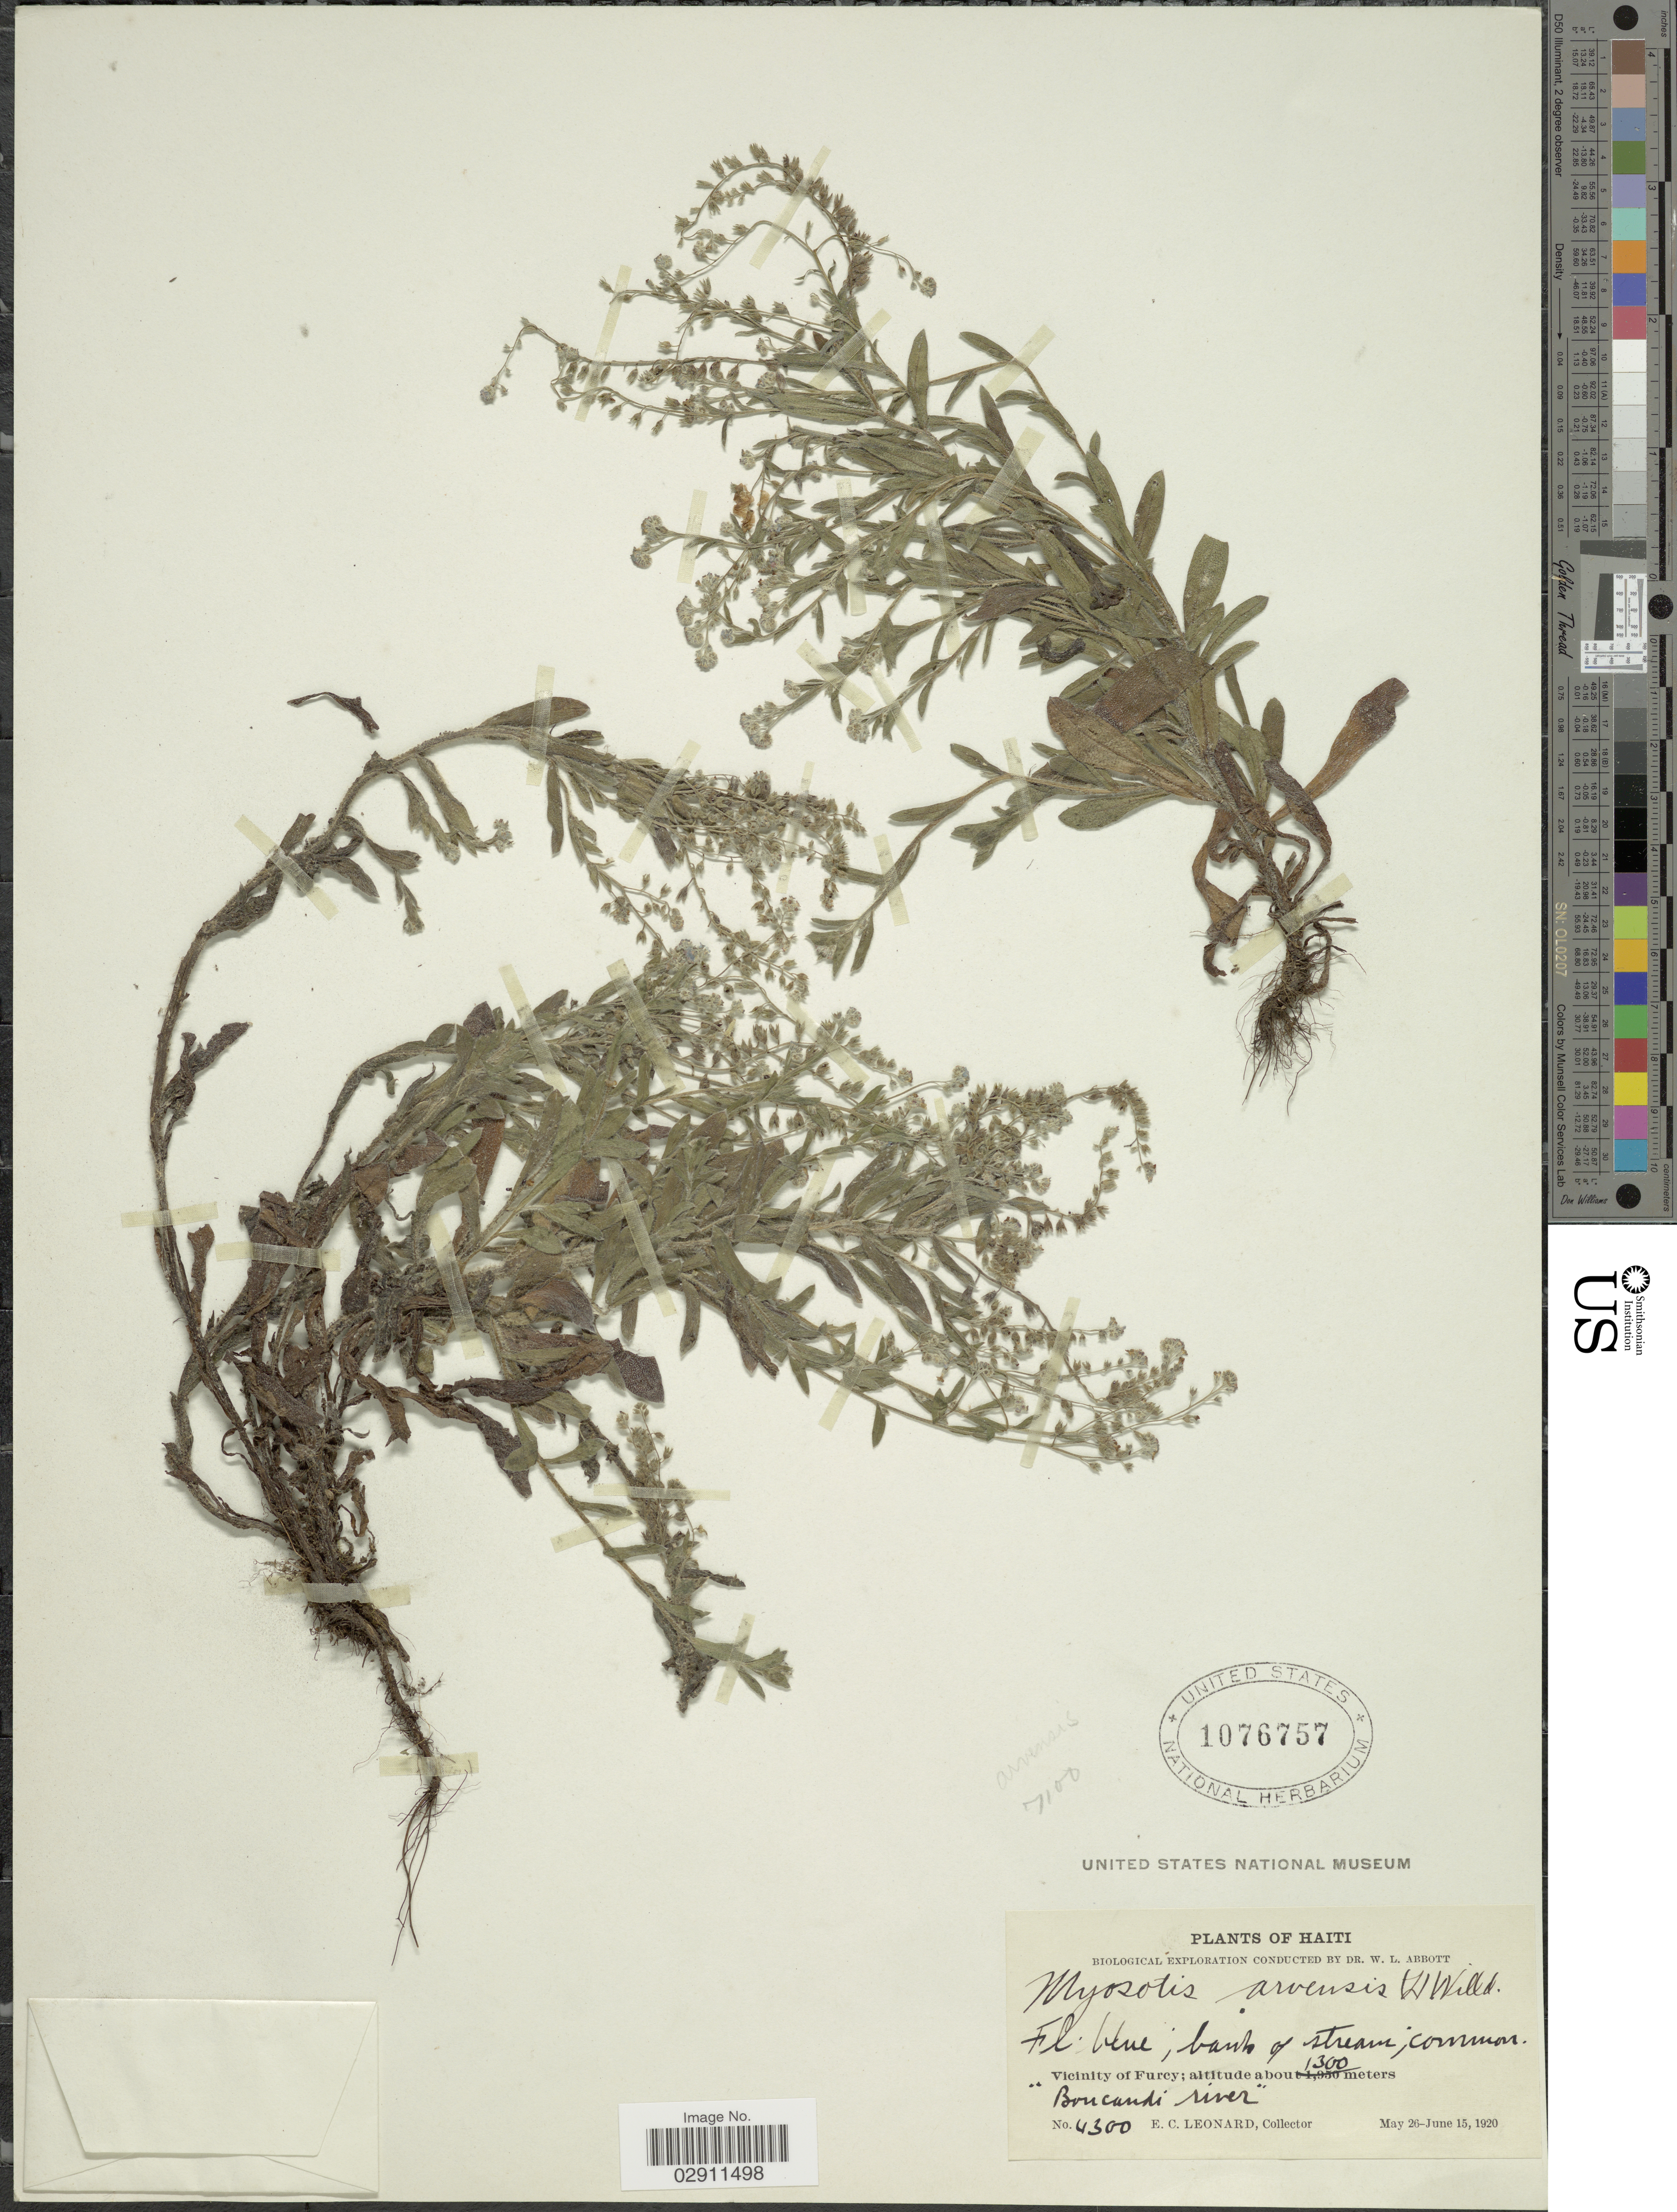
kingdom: Plantae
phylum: Tracheophyta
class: Magnoliopsida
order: Boraginales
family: Boraginaceae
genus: Myosotis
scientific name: Myosotis arvensis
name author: (L.) Hill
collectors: E. C. Leonard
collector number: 4300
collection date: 1920-05-26/1920-06-15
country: Haiti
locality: Vicinity of Furcy. Boucandi river.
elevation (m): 1300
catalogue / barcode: US 1076757